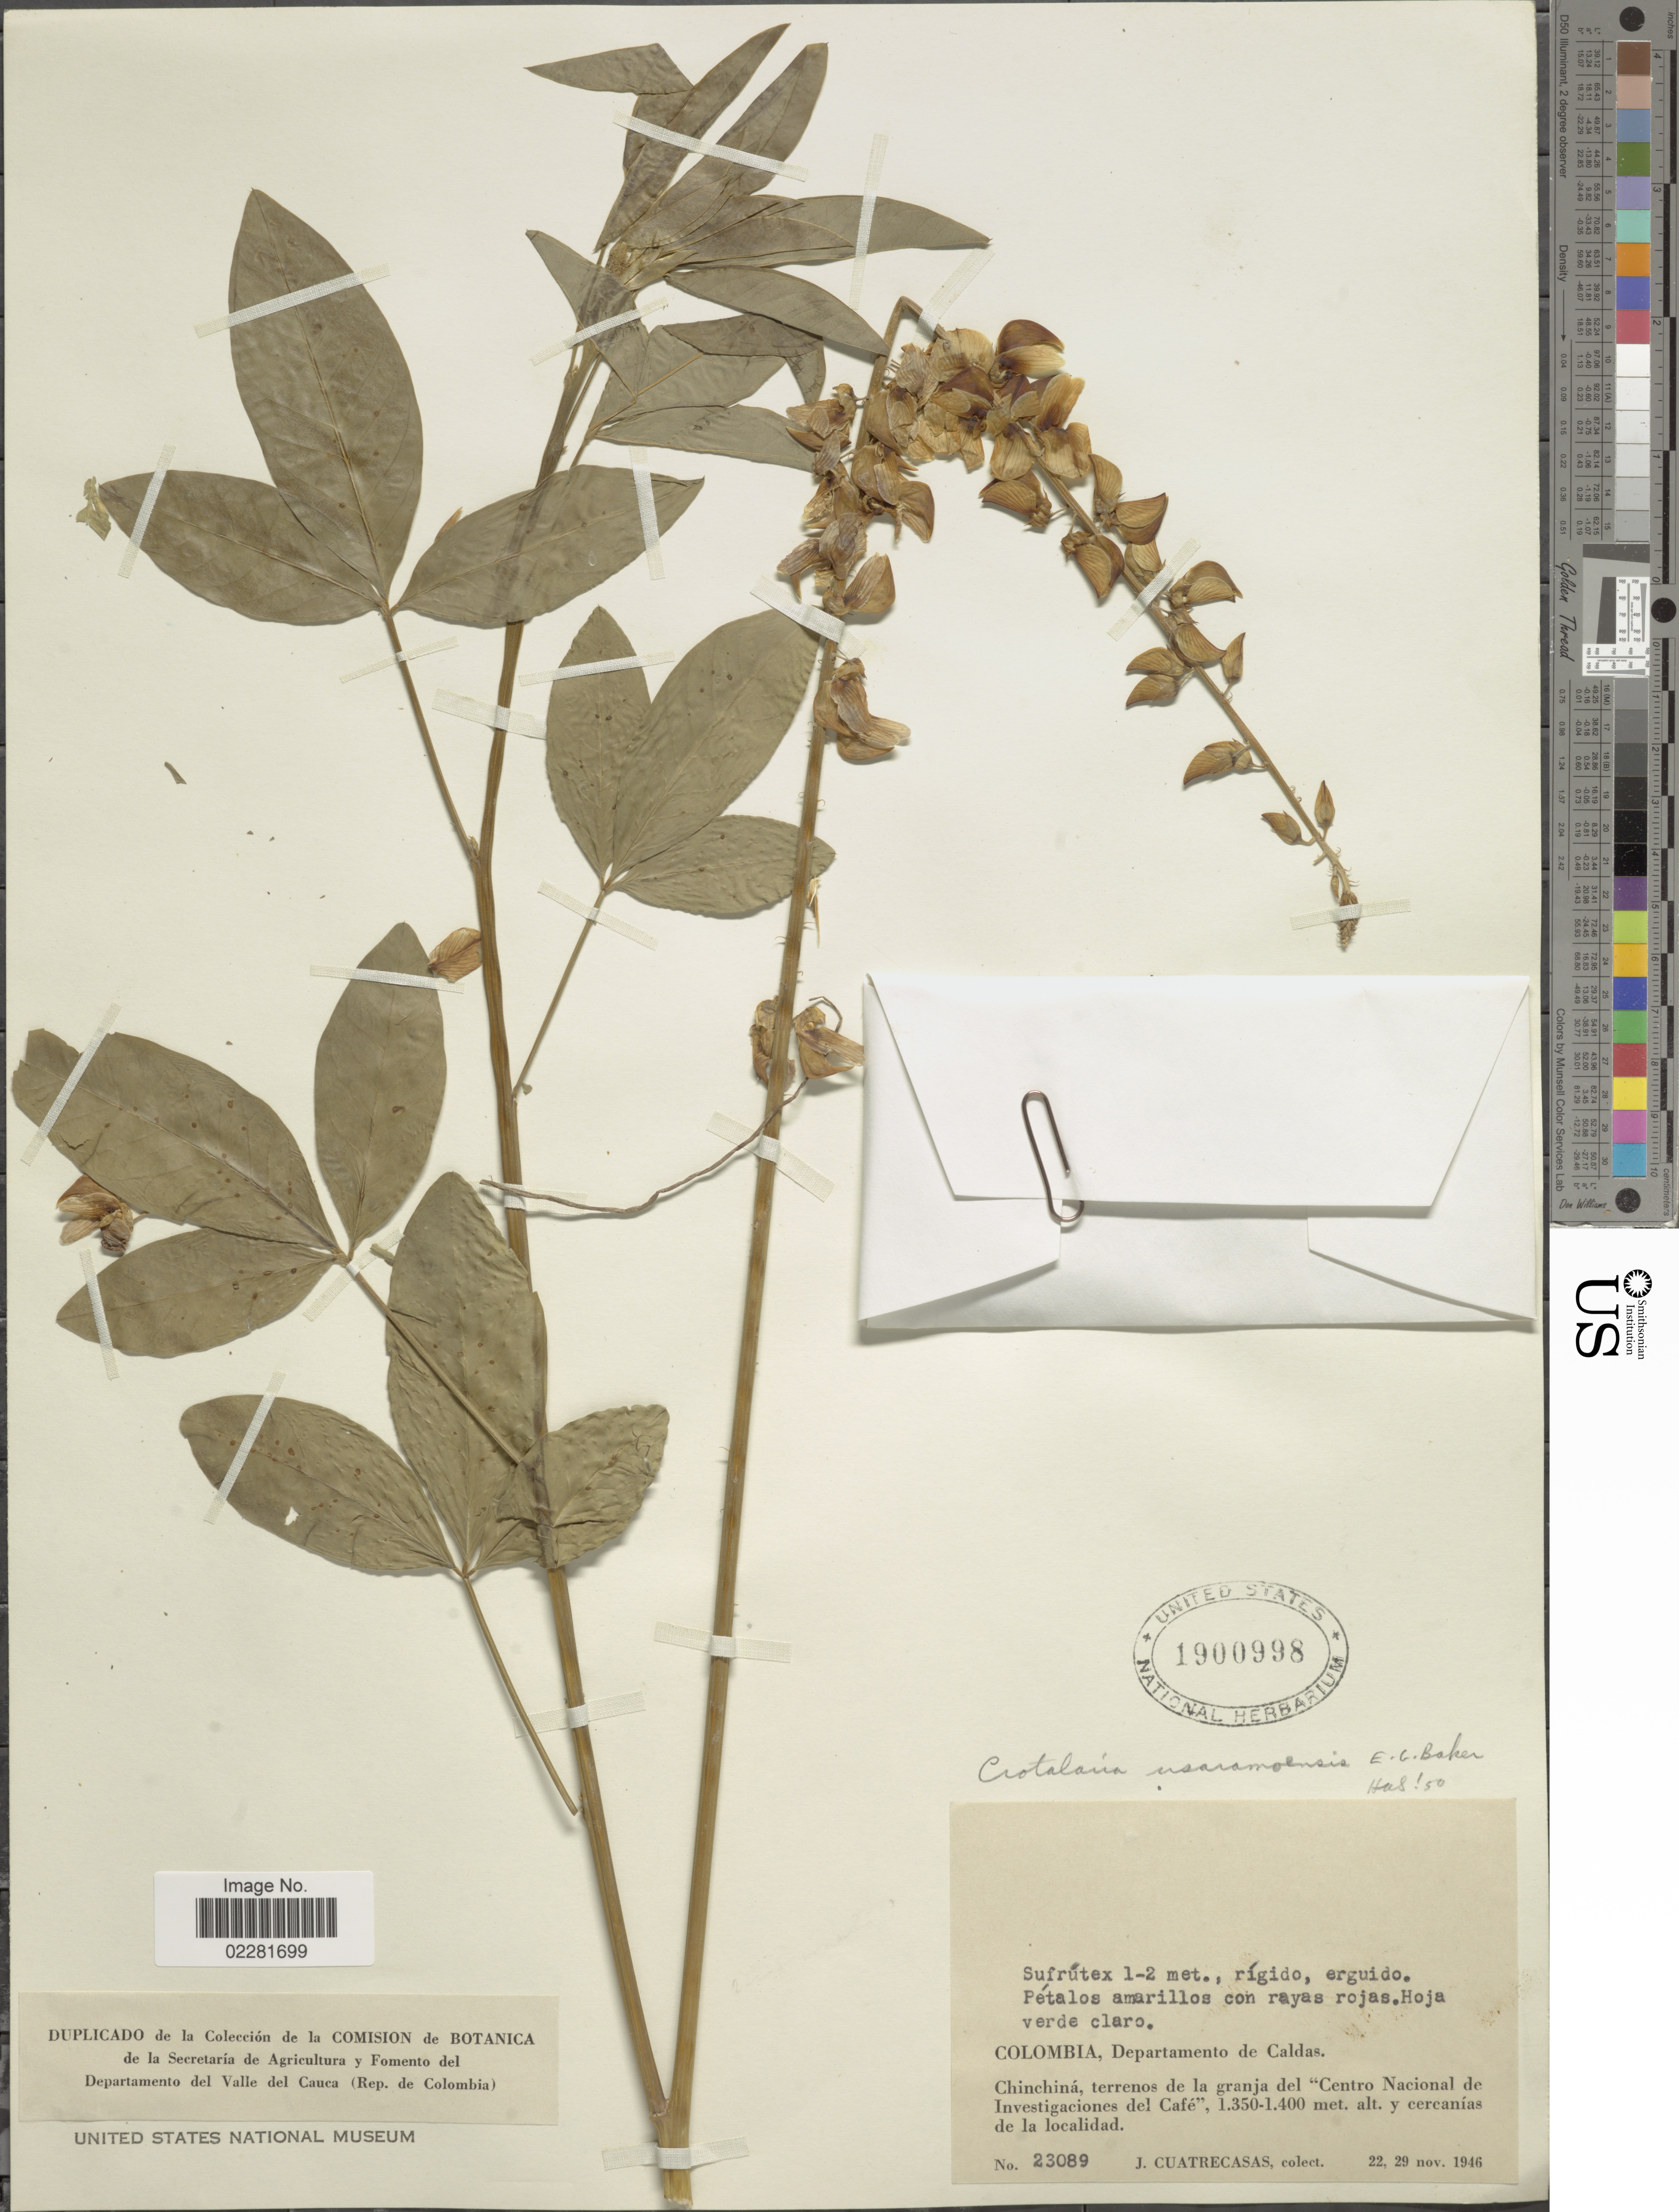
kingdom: Plantae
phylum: Tracheophyta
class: Magnoliopsida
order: Fabales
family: Fabaceae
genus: Crotalaria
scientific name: Crotalaria usaramoensis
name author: Baker f.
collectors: J. Cuatrecasas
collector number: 23089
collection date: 1946-11-22/1946-11-29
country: Colombia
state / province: Caldas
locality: Chinchina, terrenos de la granja del "Centro Nacional de Investigaciones del Café"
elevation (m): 1350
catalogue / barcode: US 1900998